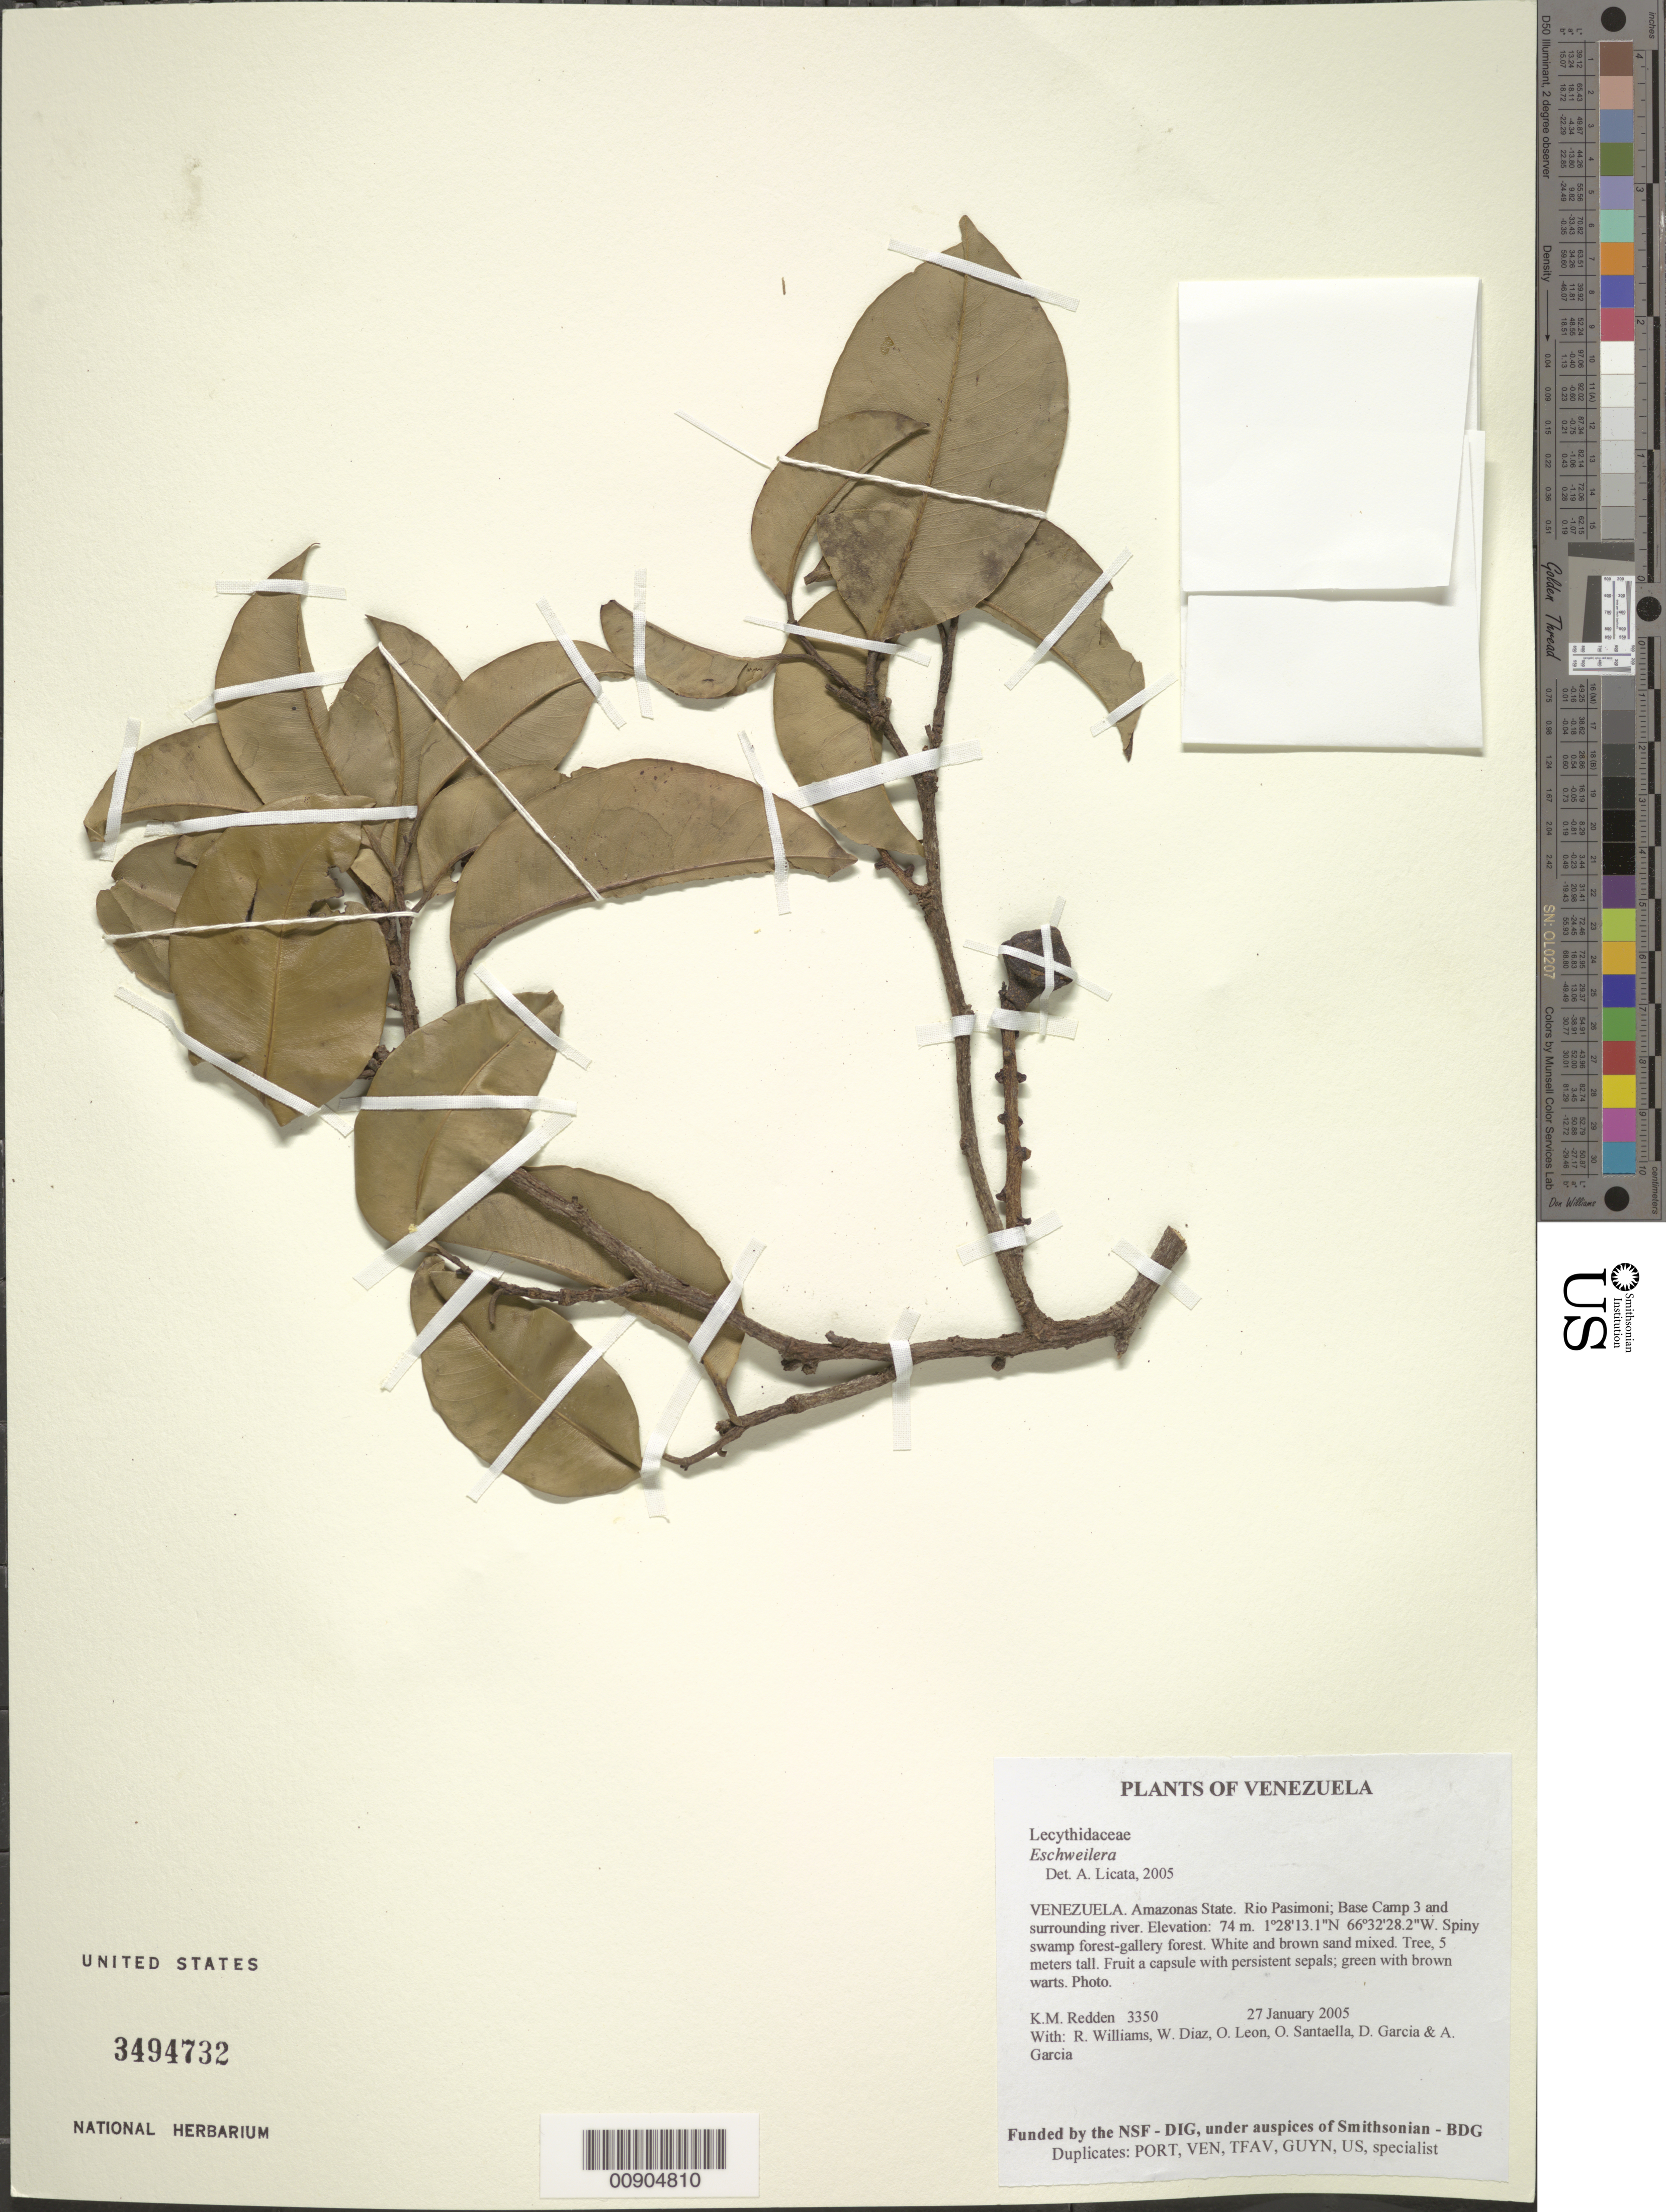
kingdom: Plantae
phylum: Tracheophyta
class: Magnoliopsida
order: Ericales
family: Lecythidaceae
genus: Eschweilera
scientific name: Eschweilera sp.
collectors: K. M. Redden, R. Williams, W. Díaz P., O. León & et al.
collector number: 3350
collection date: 2005-01-27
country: Venezuela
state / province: Amazonas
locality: Rio Pasimoni; Base Camp 3 and surrounding river.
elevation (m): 74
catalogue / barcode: US 3494732